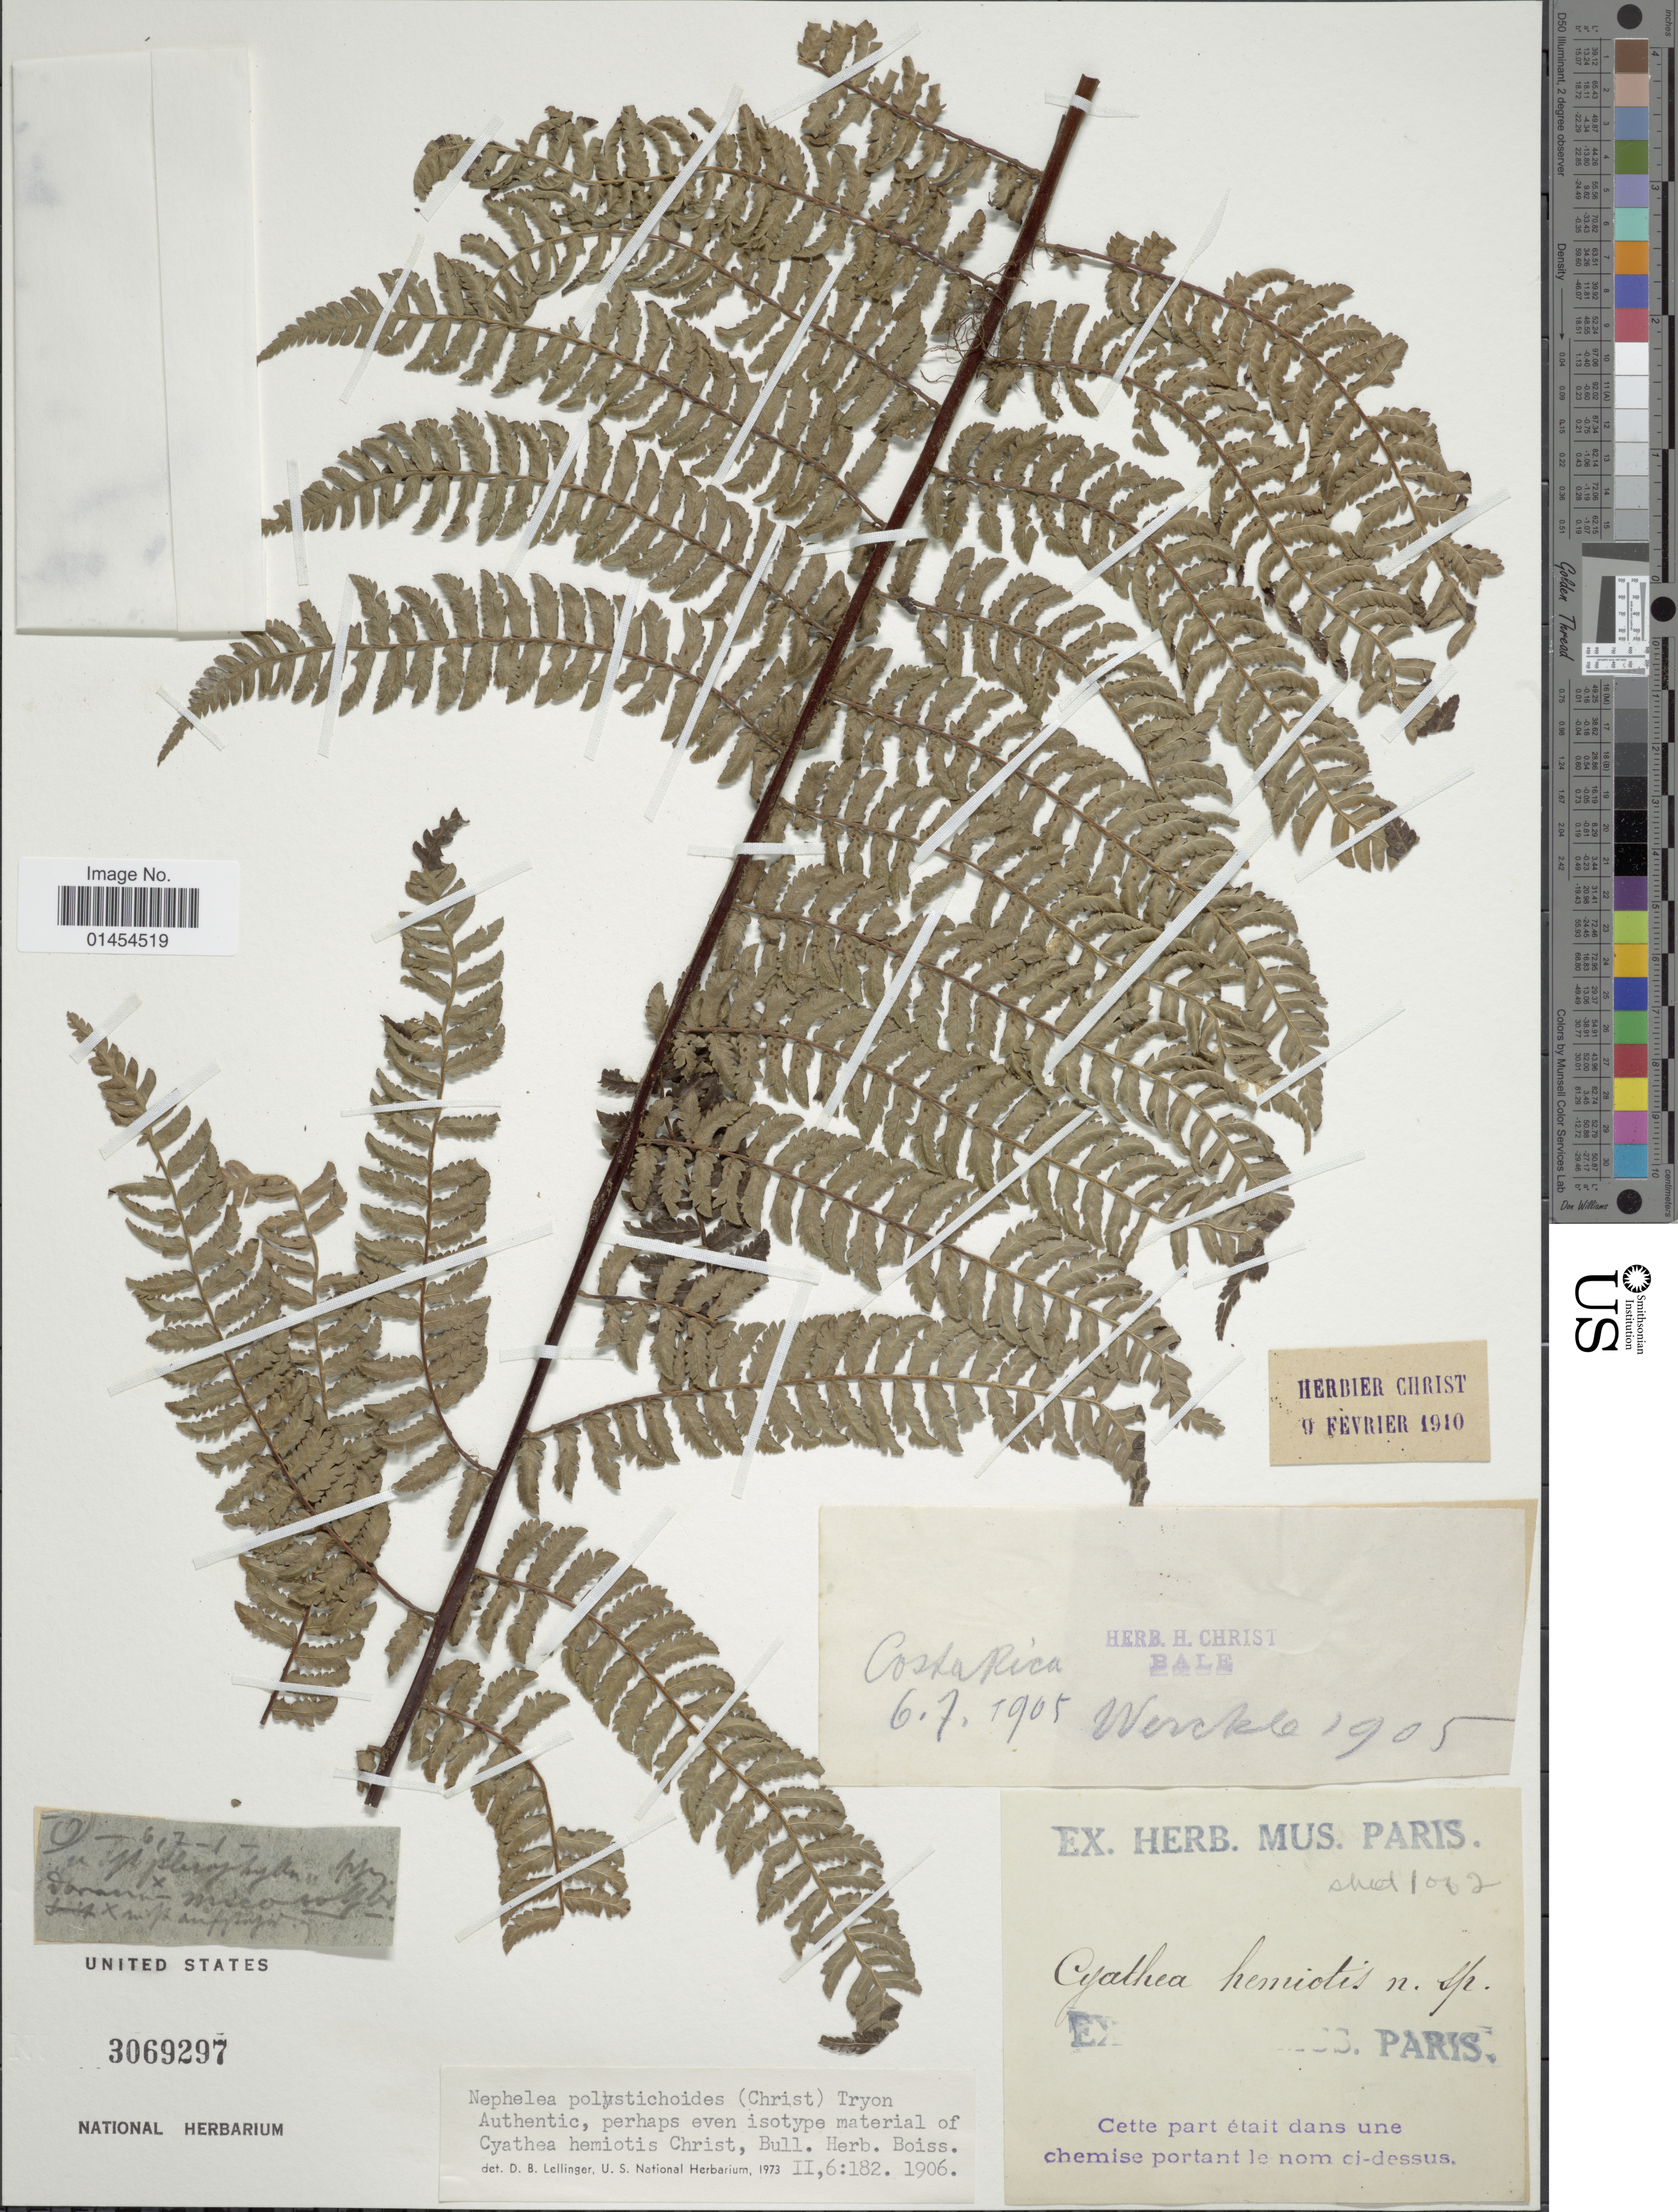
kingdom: Plantae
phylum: Tracheophyta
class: Polypodiopsida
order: Cyatheales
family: Cyatheaceae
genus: Alsophila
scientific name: Alsophila polystichoides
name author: Christ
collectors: Werckle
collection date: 1905-07-06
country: Costa Rica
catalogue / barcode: US 3069297